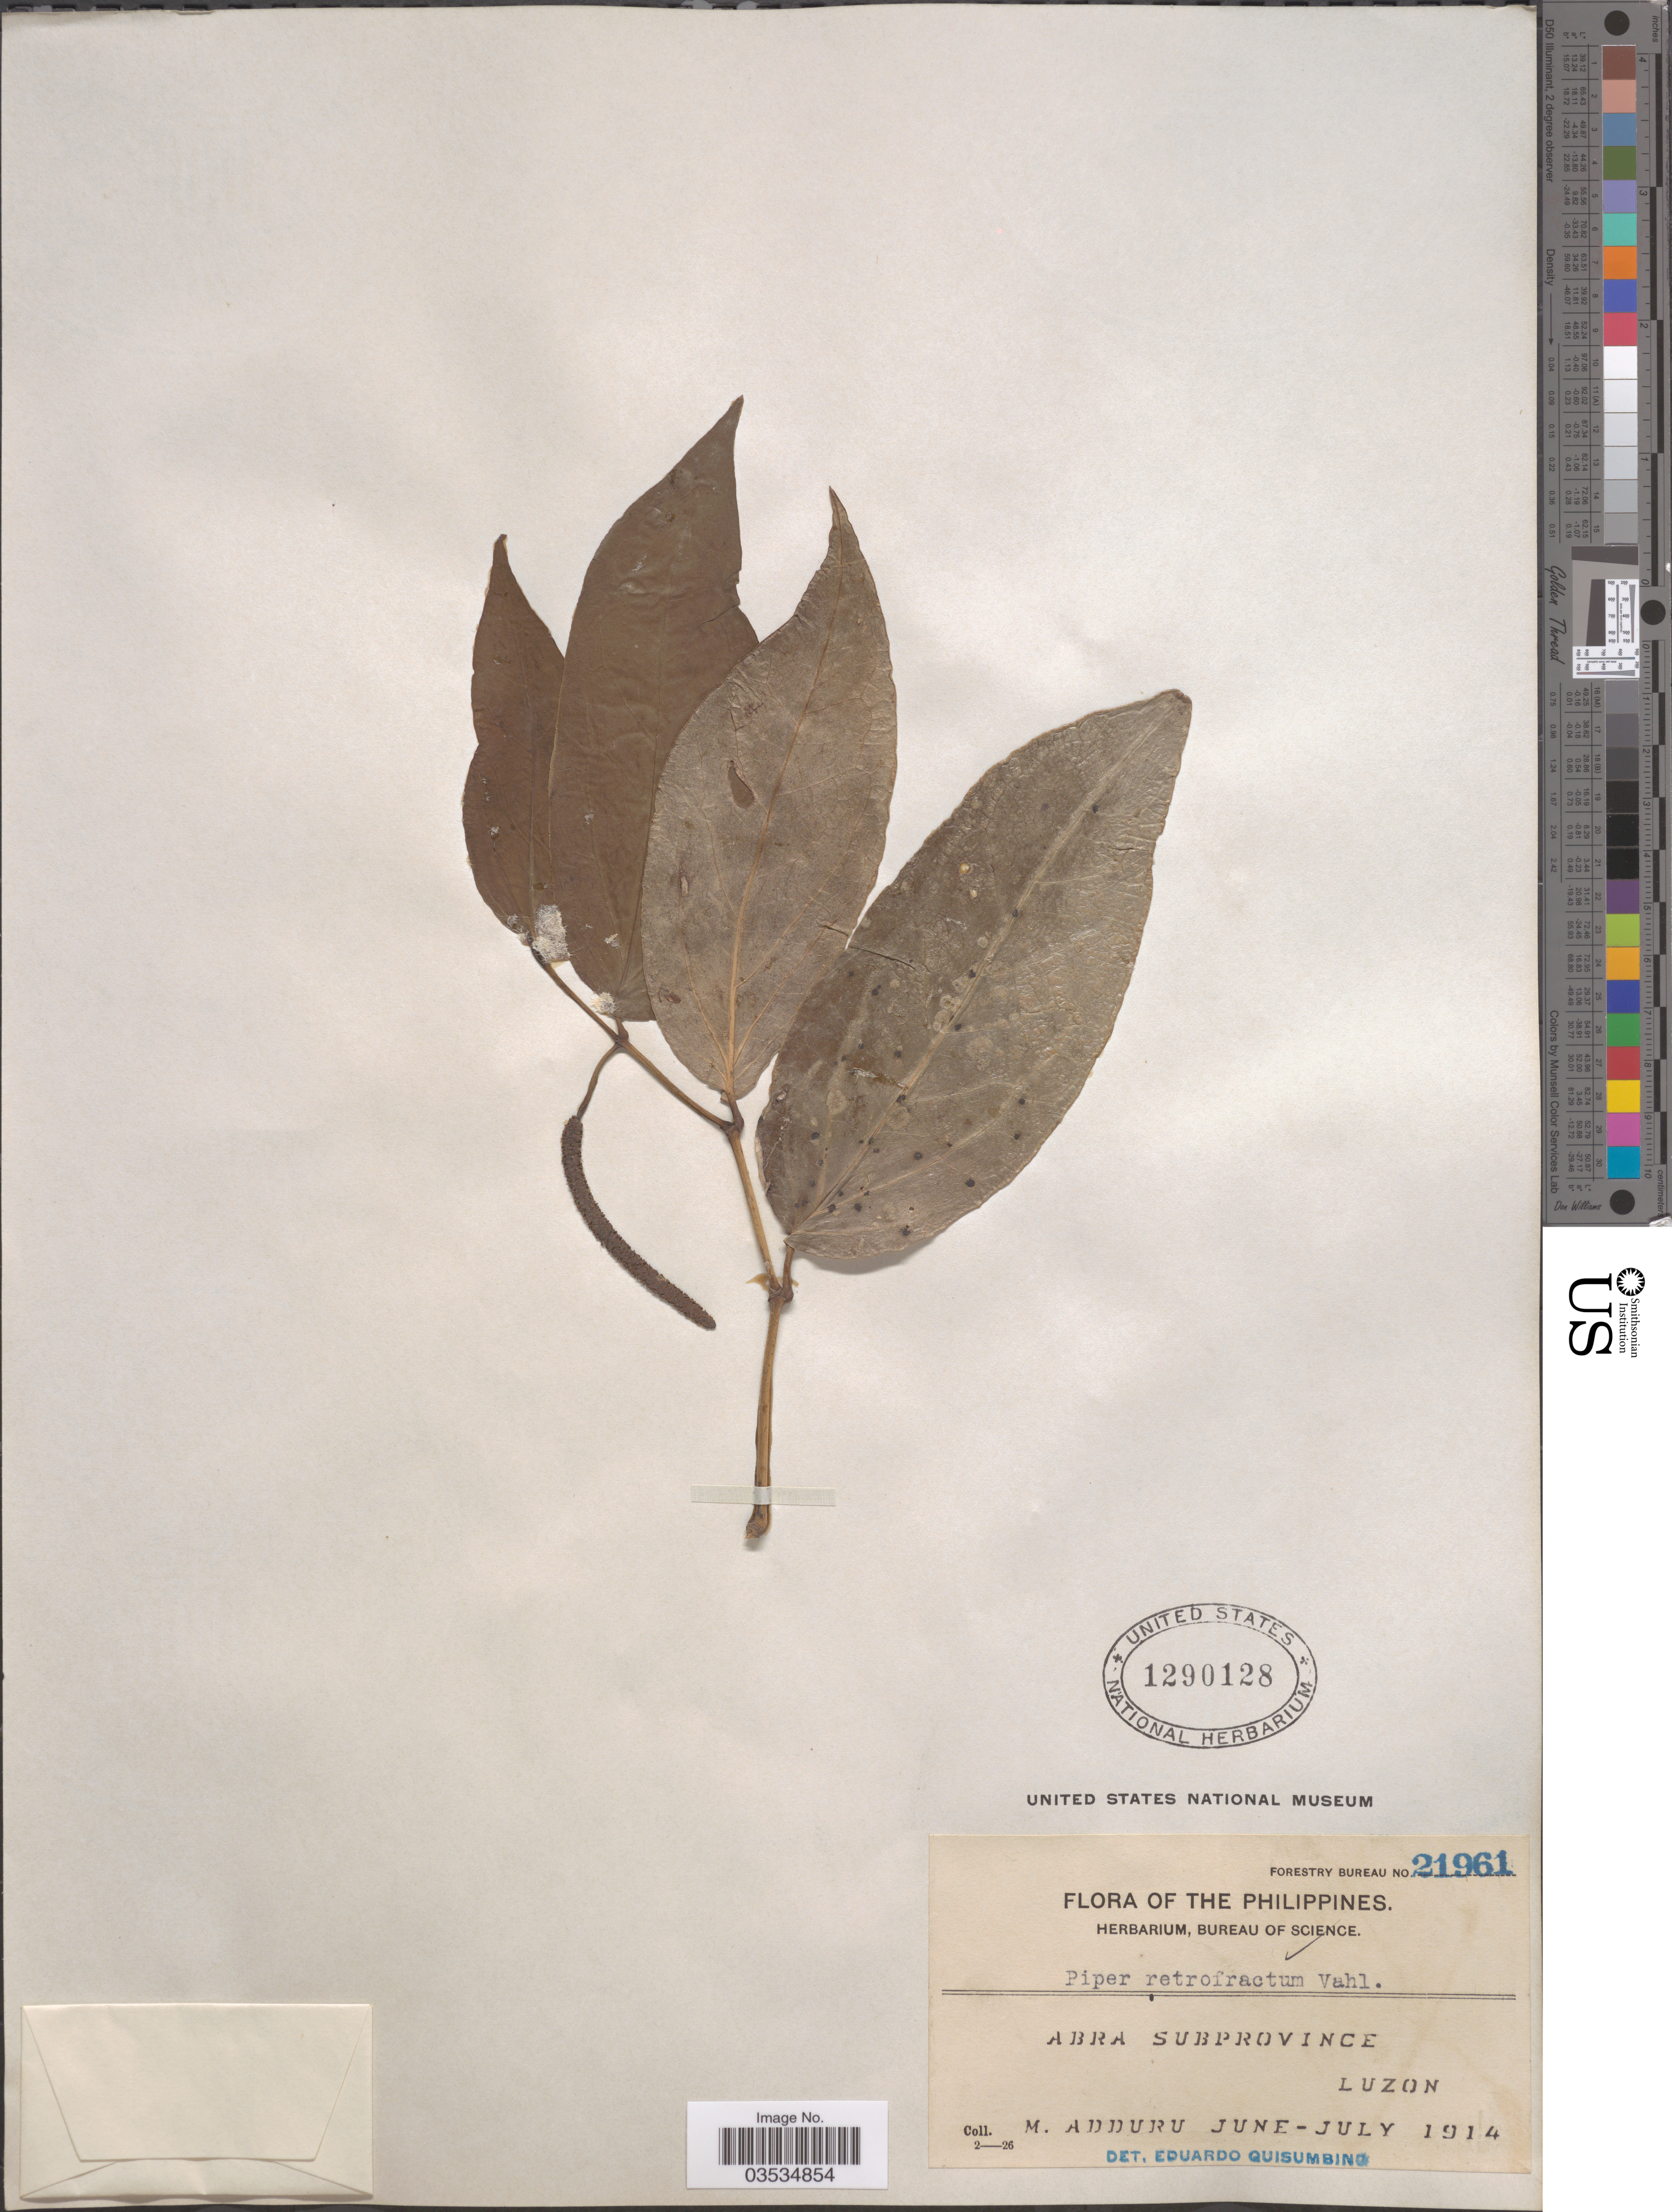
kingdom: Plantae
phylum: Tracheophyta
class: Magnoliopsida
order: Piperales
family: Piperaceae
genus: Piper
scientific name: Piper retrofractum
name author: Vahl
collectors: M. Adduru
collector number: Forestry Bureau 21961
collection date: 1914-06/1914-07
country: Philippines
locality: Abra Subprovince. Luzon.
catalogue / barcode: US 1290128